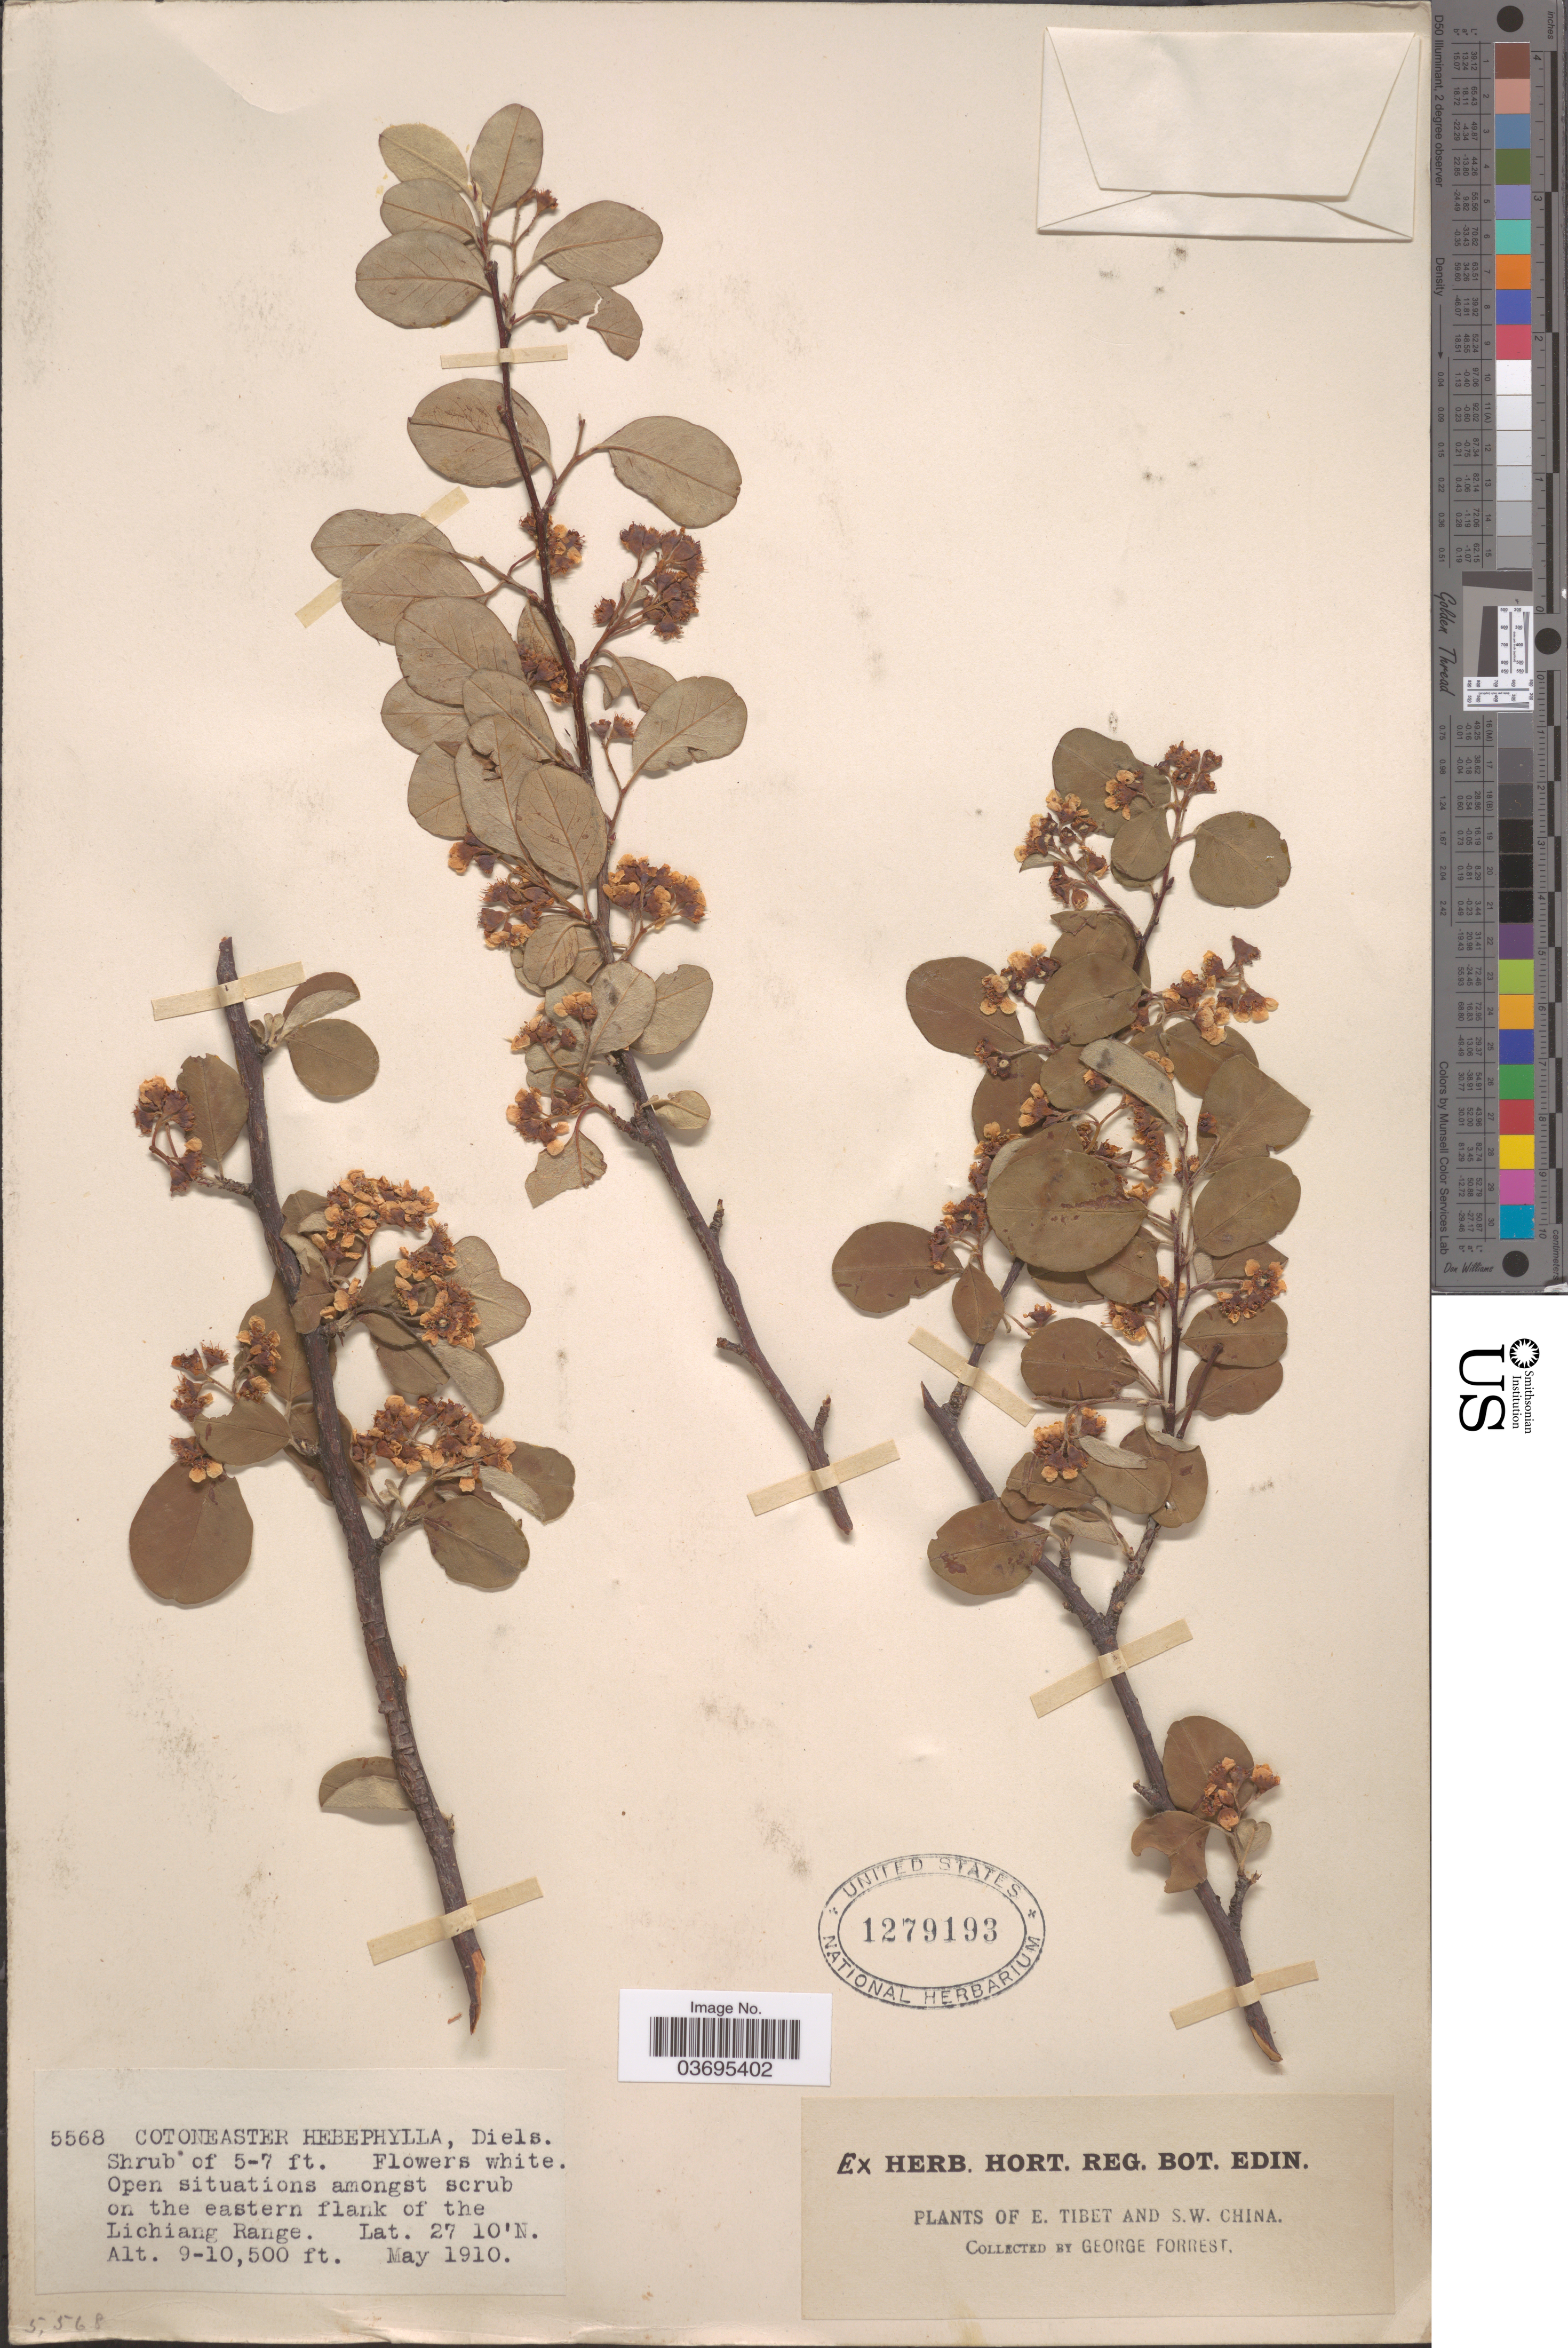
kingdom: Plantae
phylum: Tracheophyta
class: Magnoliopsida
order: Rosales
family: Rosaceae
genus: Cotoneaster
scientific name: Cotoneaster hebephyllus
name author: Diels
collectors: G. Forrest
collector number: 5568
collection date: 1910-05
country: China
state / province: Xizang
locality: E. Tibet and S.W. China. Open situations amongst scrub on the eastern flank of the Lichiang Range.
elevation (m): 2743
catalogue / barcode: US 1279193